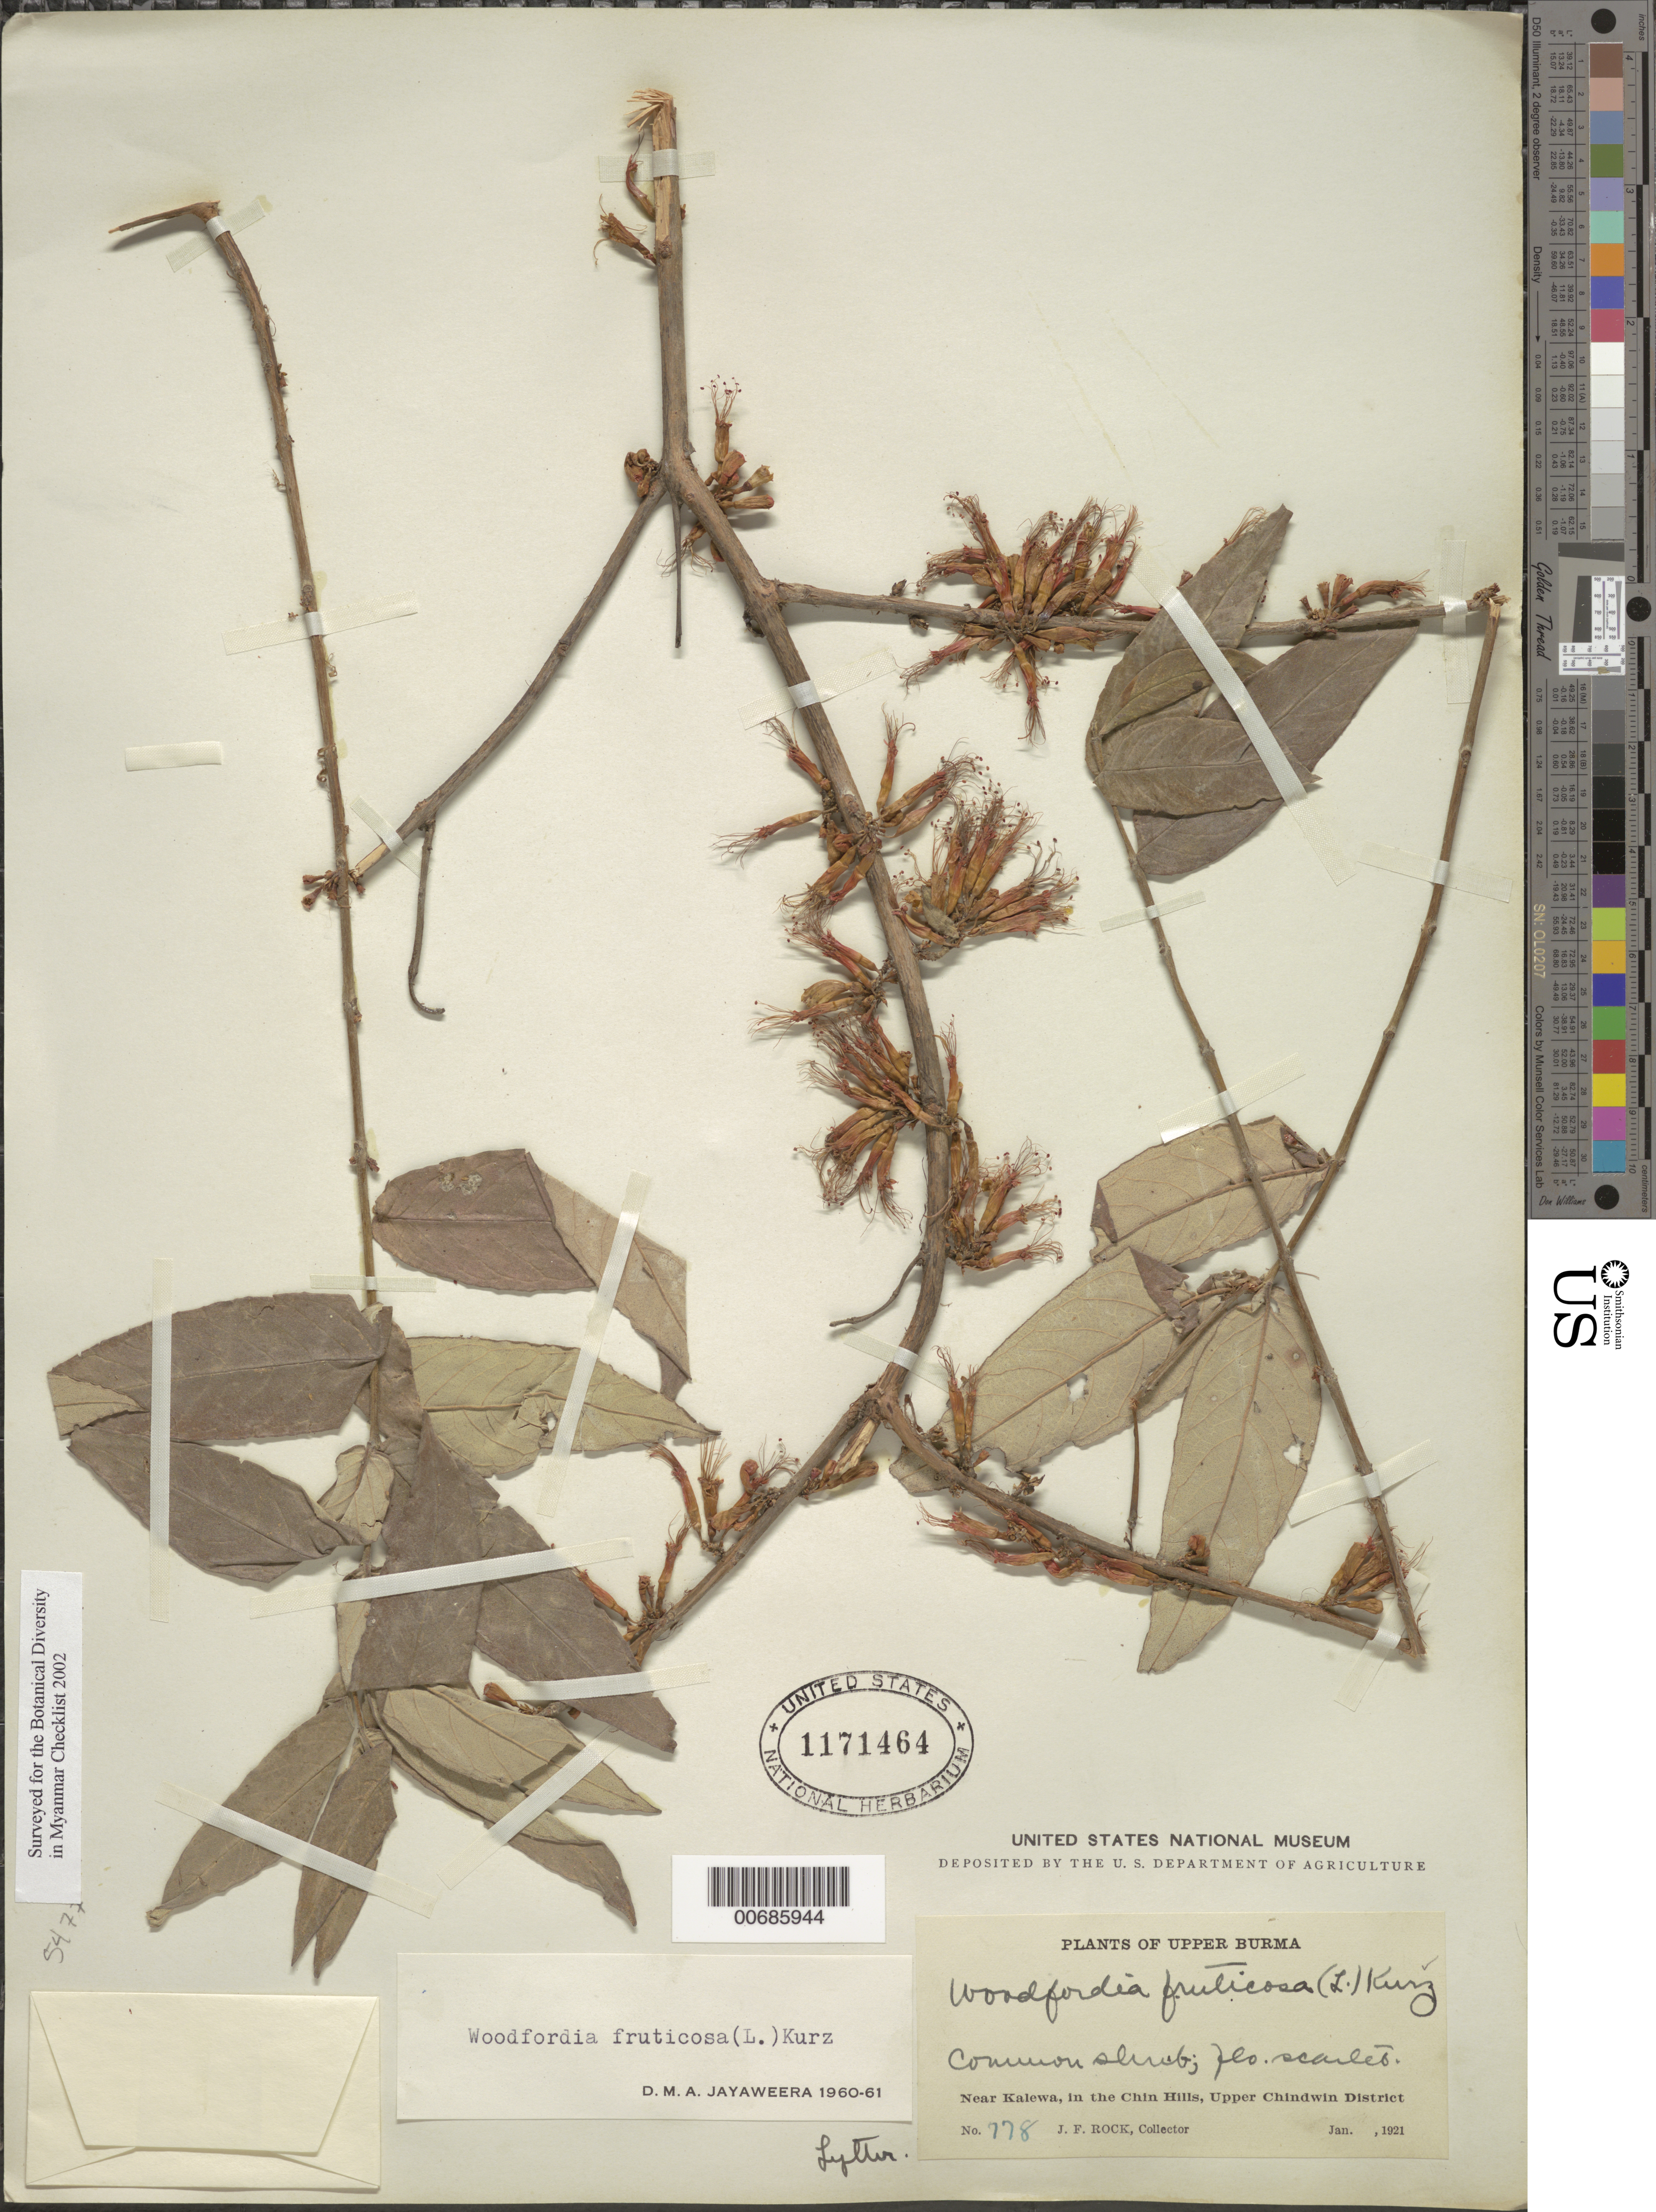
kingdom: Plantae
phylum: Tracheophyta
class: Magnoliopsida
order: Myrtales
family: Lythraceae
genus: Woodfordia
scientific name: Woodfordia fruticosa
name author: (L.) Kurz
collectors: J. F. Rock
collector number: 778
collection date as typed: Jan 1921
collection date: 1921-01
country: Myanmar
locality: Upper Chindwin Dist., near Kalewa, Chin Hills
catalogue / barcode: US 1171464